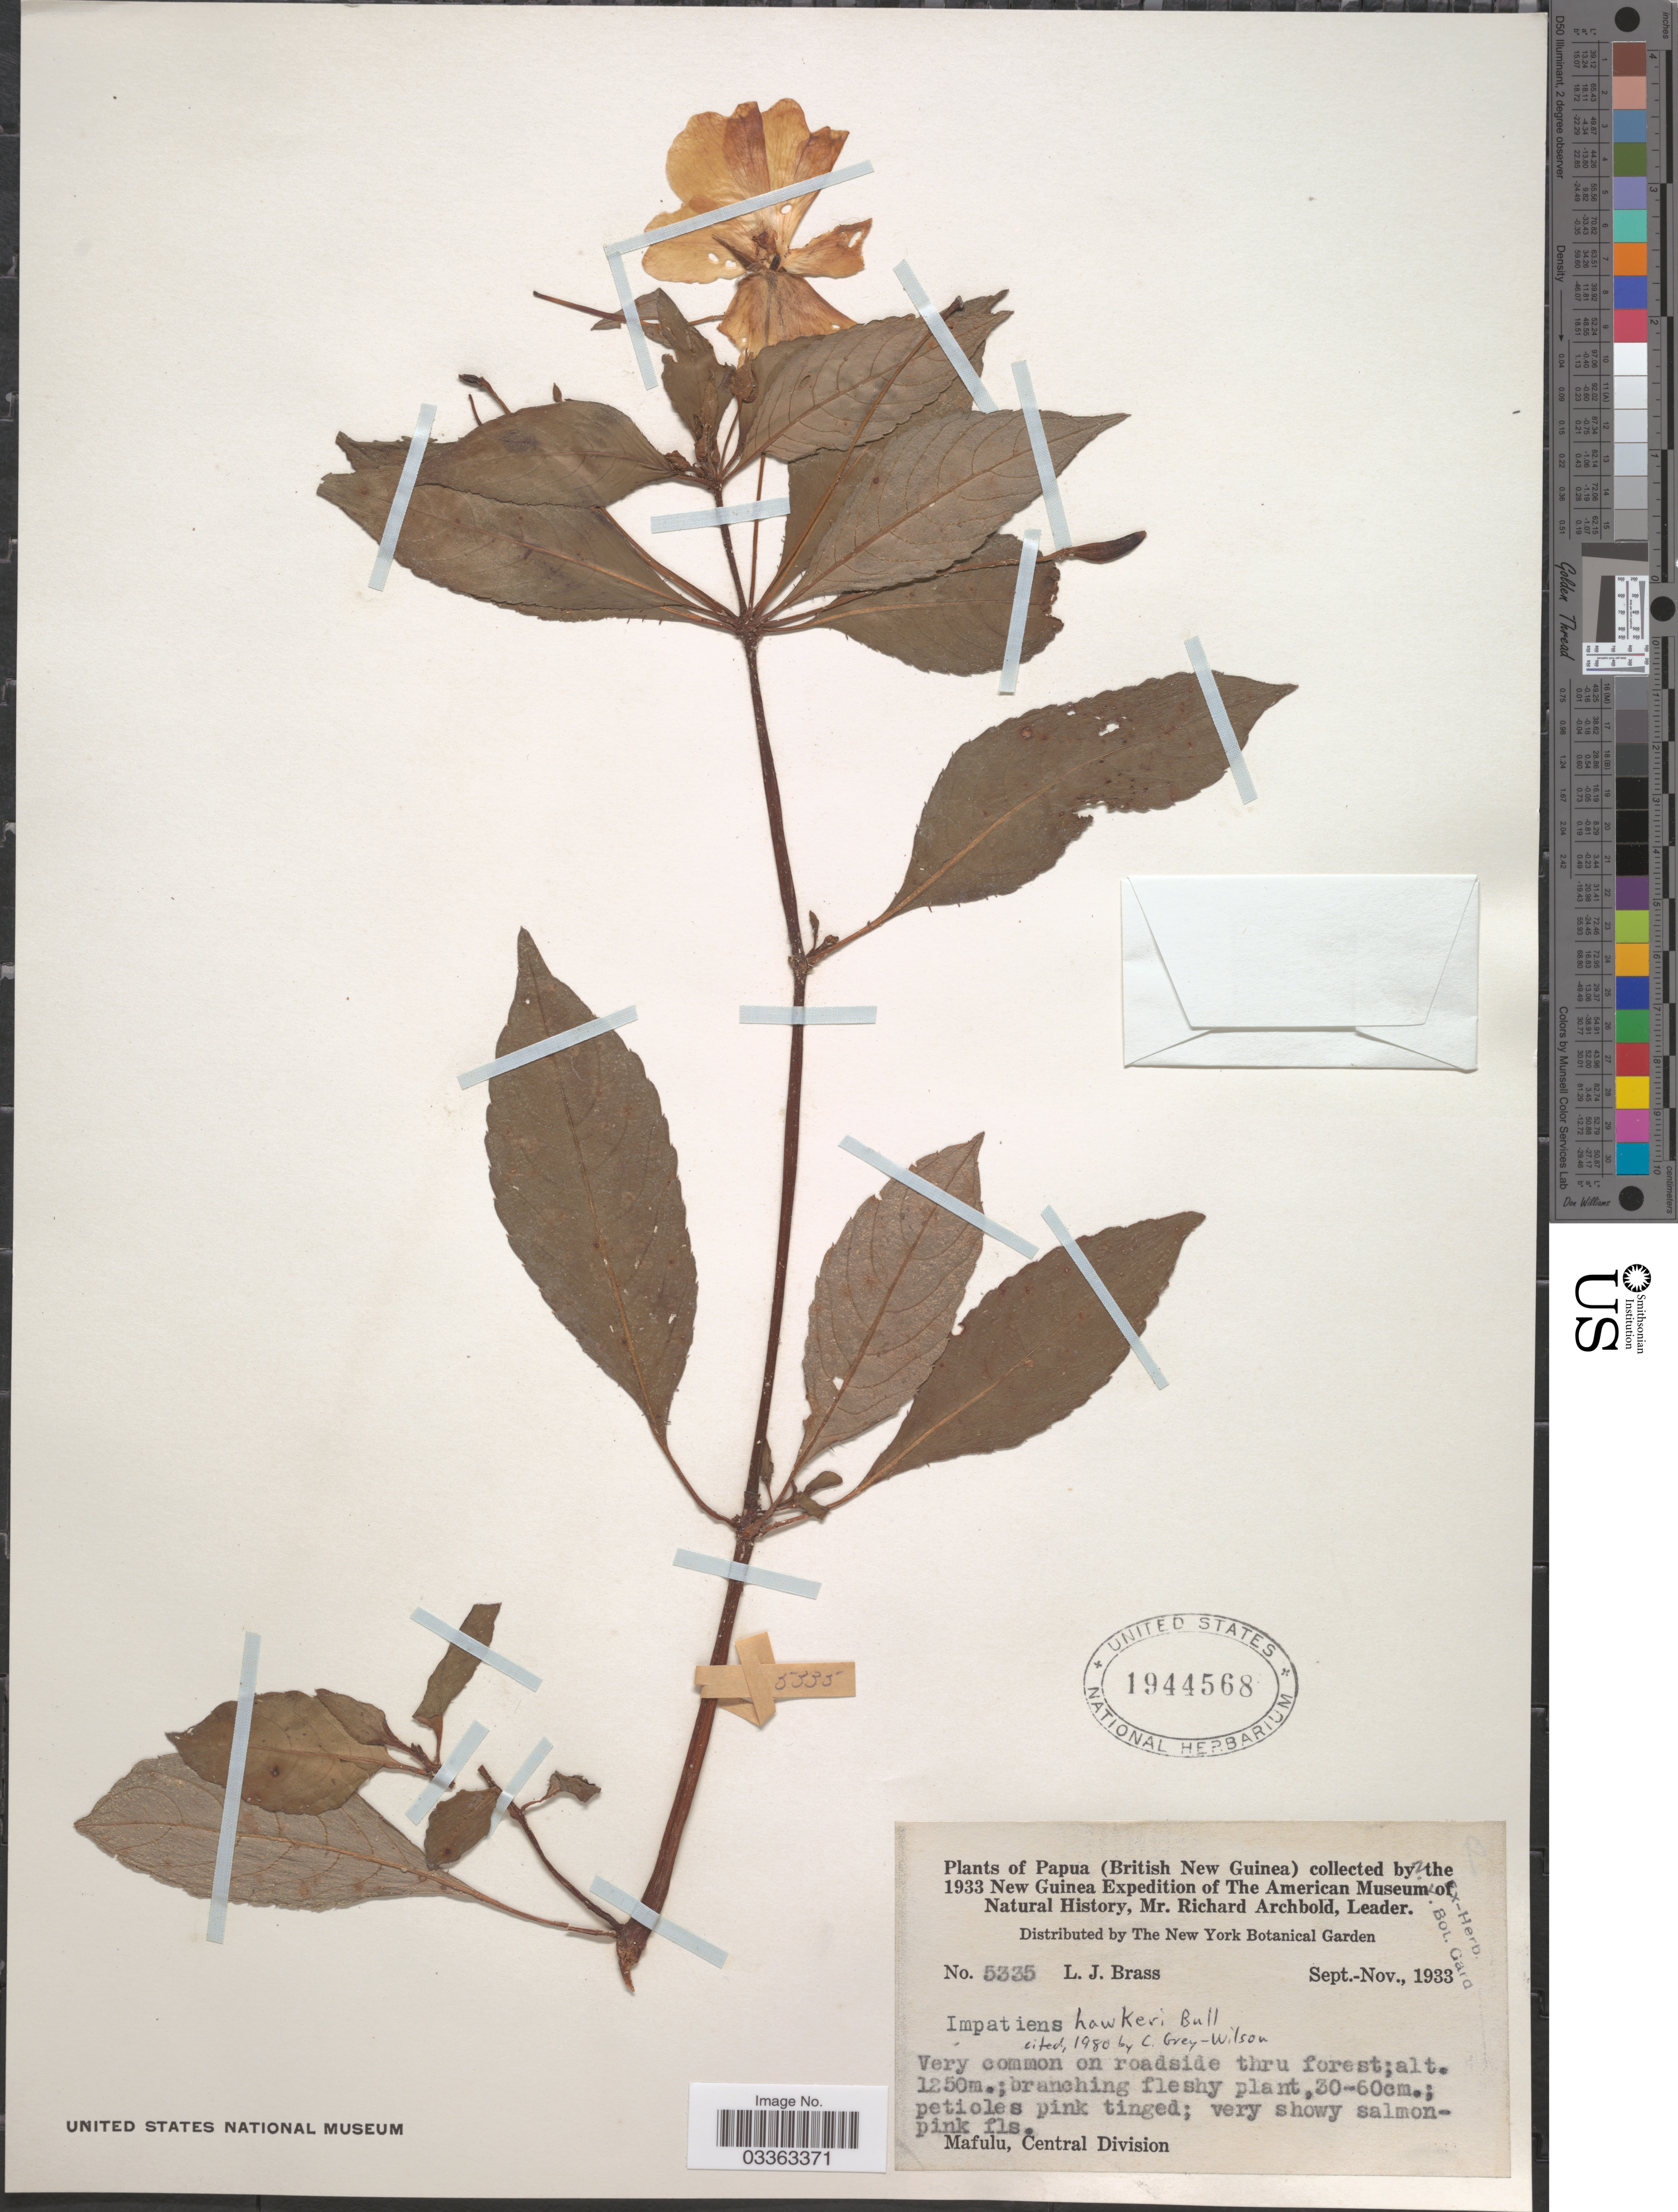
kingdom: Plantae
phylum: Tracheophyta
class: Magnoliopsida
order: Ericales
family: Balsaminaceae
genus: Impatiens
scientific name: Impatiens hawkeri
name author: W. Bull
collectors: L. J. Brass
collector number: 5335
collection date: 1933-09/1933-11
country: Papua New Guinea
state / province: Central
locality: Papua (British New Guinea). Mafulu, Central Division.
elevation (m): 1250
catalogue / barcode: US 1944568